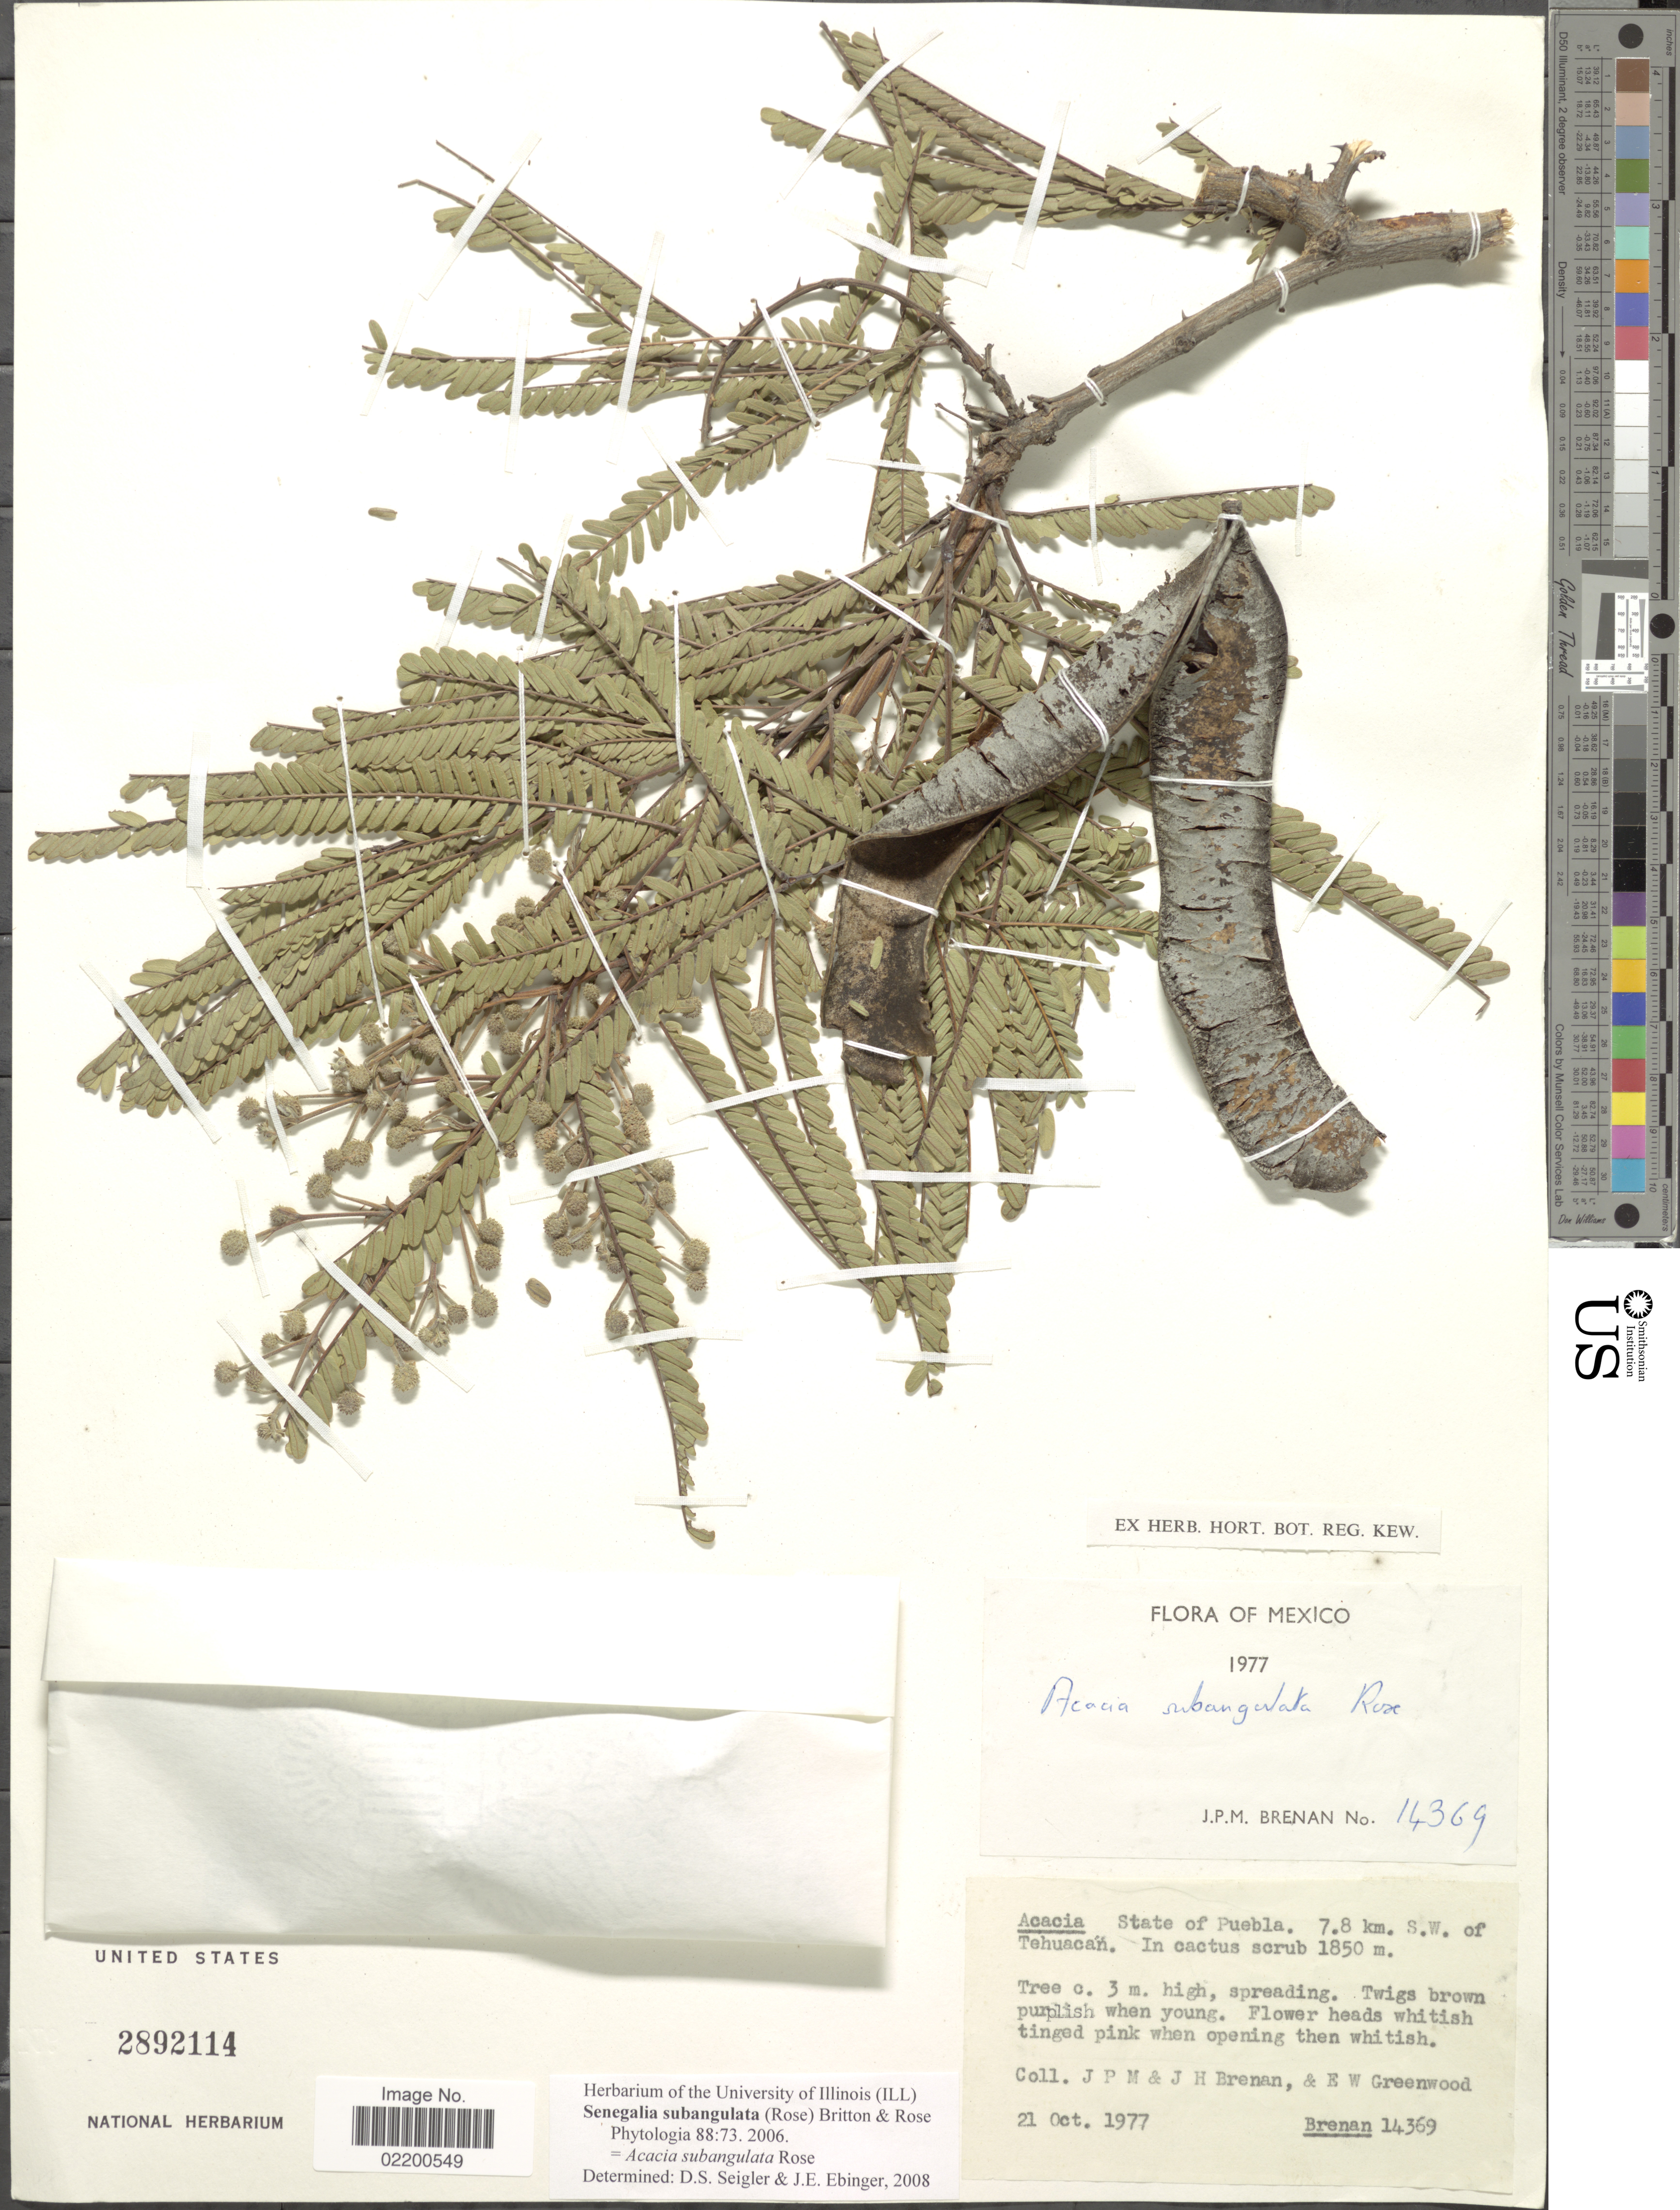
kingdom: Plantae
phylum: Tracheophyta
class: Magnoliopsida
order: Fabales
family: Fabaceae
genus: Senegalia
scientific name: Senegalia subangulata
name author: (Rose) Britton & Rose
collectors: J. Brenan, J. H. Brenan & E. Greenwood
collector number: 14369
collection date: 1977-10-21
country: Mexico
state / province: Puebla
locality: State of Puebla, 7.8 km. S.W. of Tehuacan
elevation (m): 1850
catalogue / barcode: US 2892114